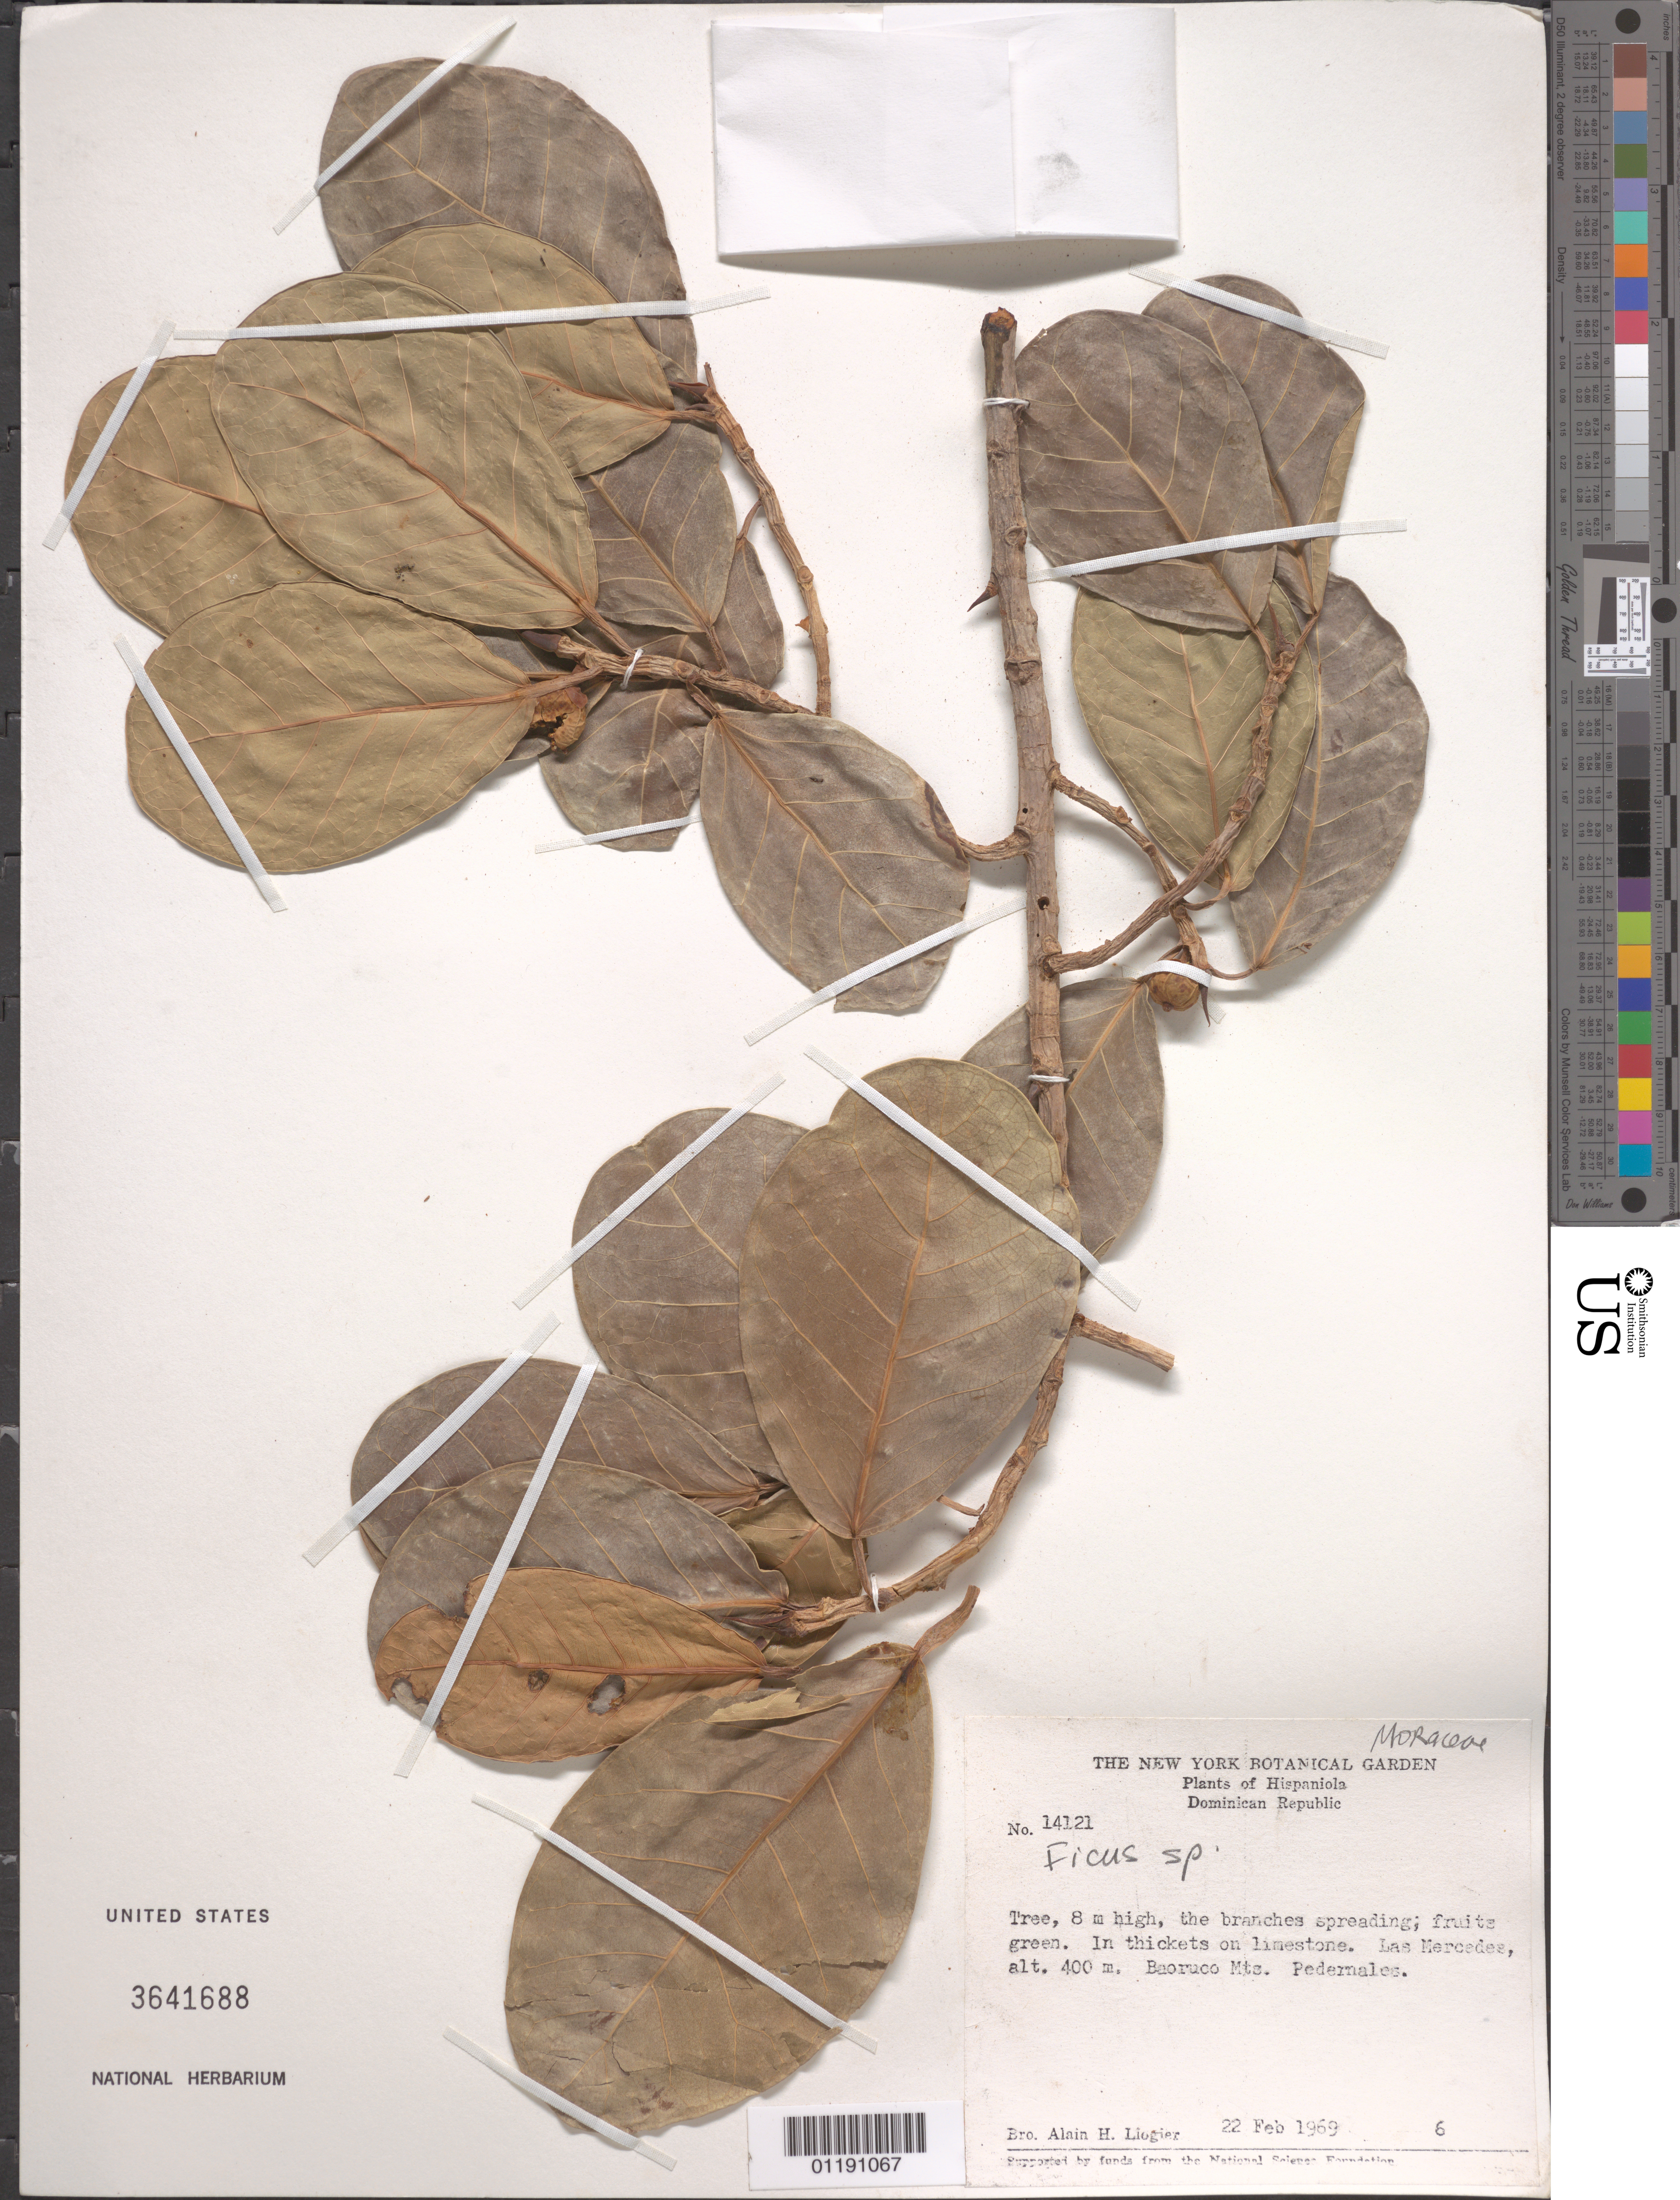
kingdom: Plantae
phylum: Tracheophyta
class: Magnoliopsida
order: Rosales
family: Moraceae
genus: Ficus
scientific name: Ficus sp.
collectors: A. H. Liogier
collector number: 14121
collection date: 1969-02-22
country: Dominican Republic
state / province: Pedernales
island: Hispaniola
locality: Las Mercedes. Baoruco Mts.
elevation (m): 400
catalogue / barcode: US 3641688